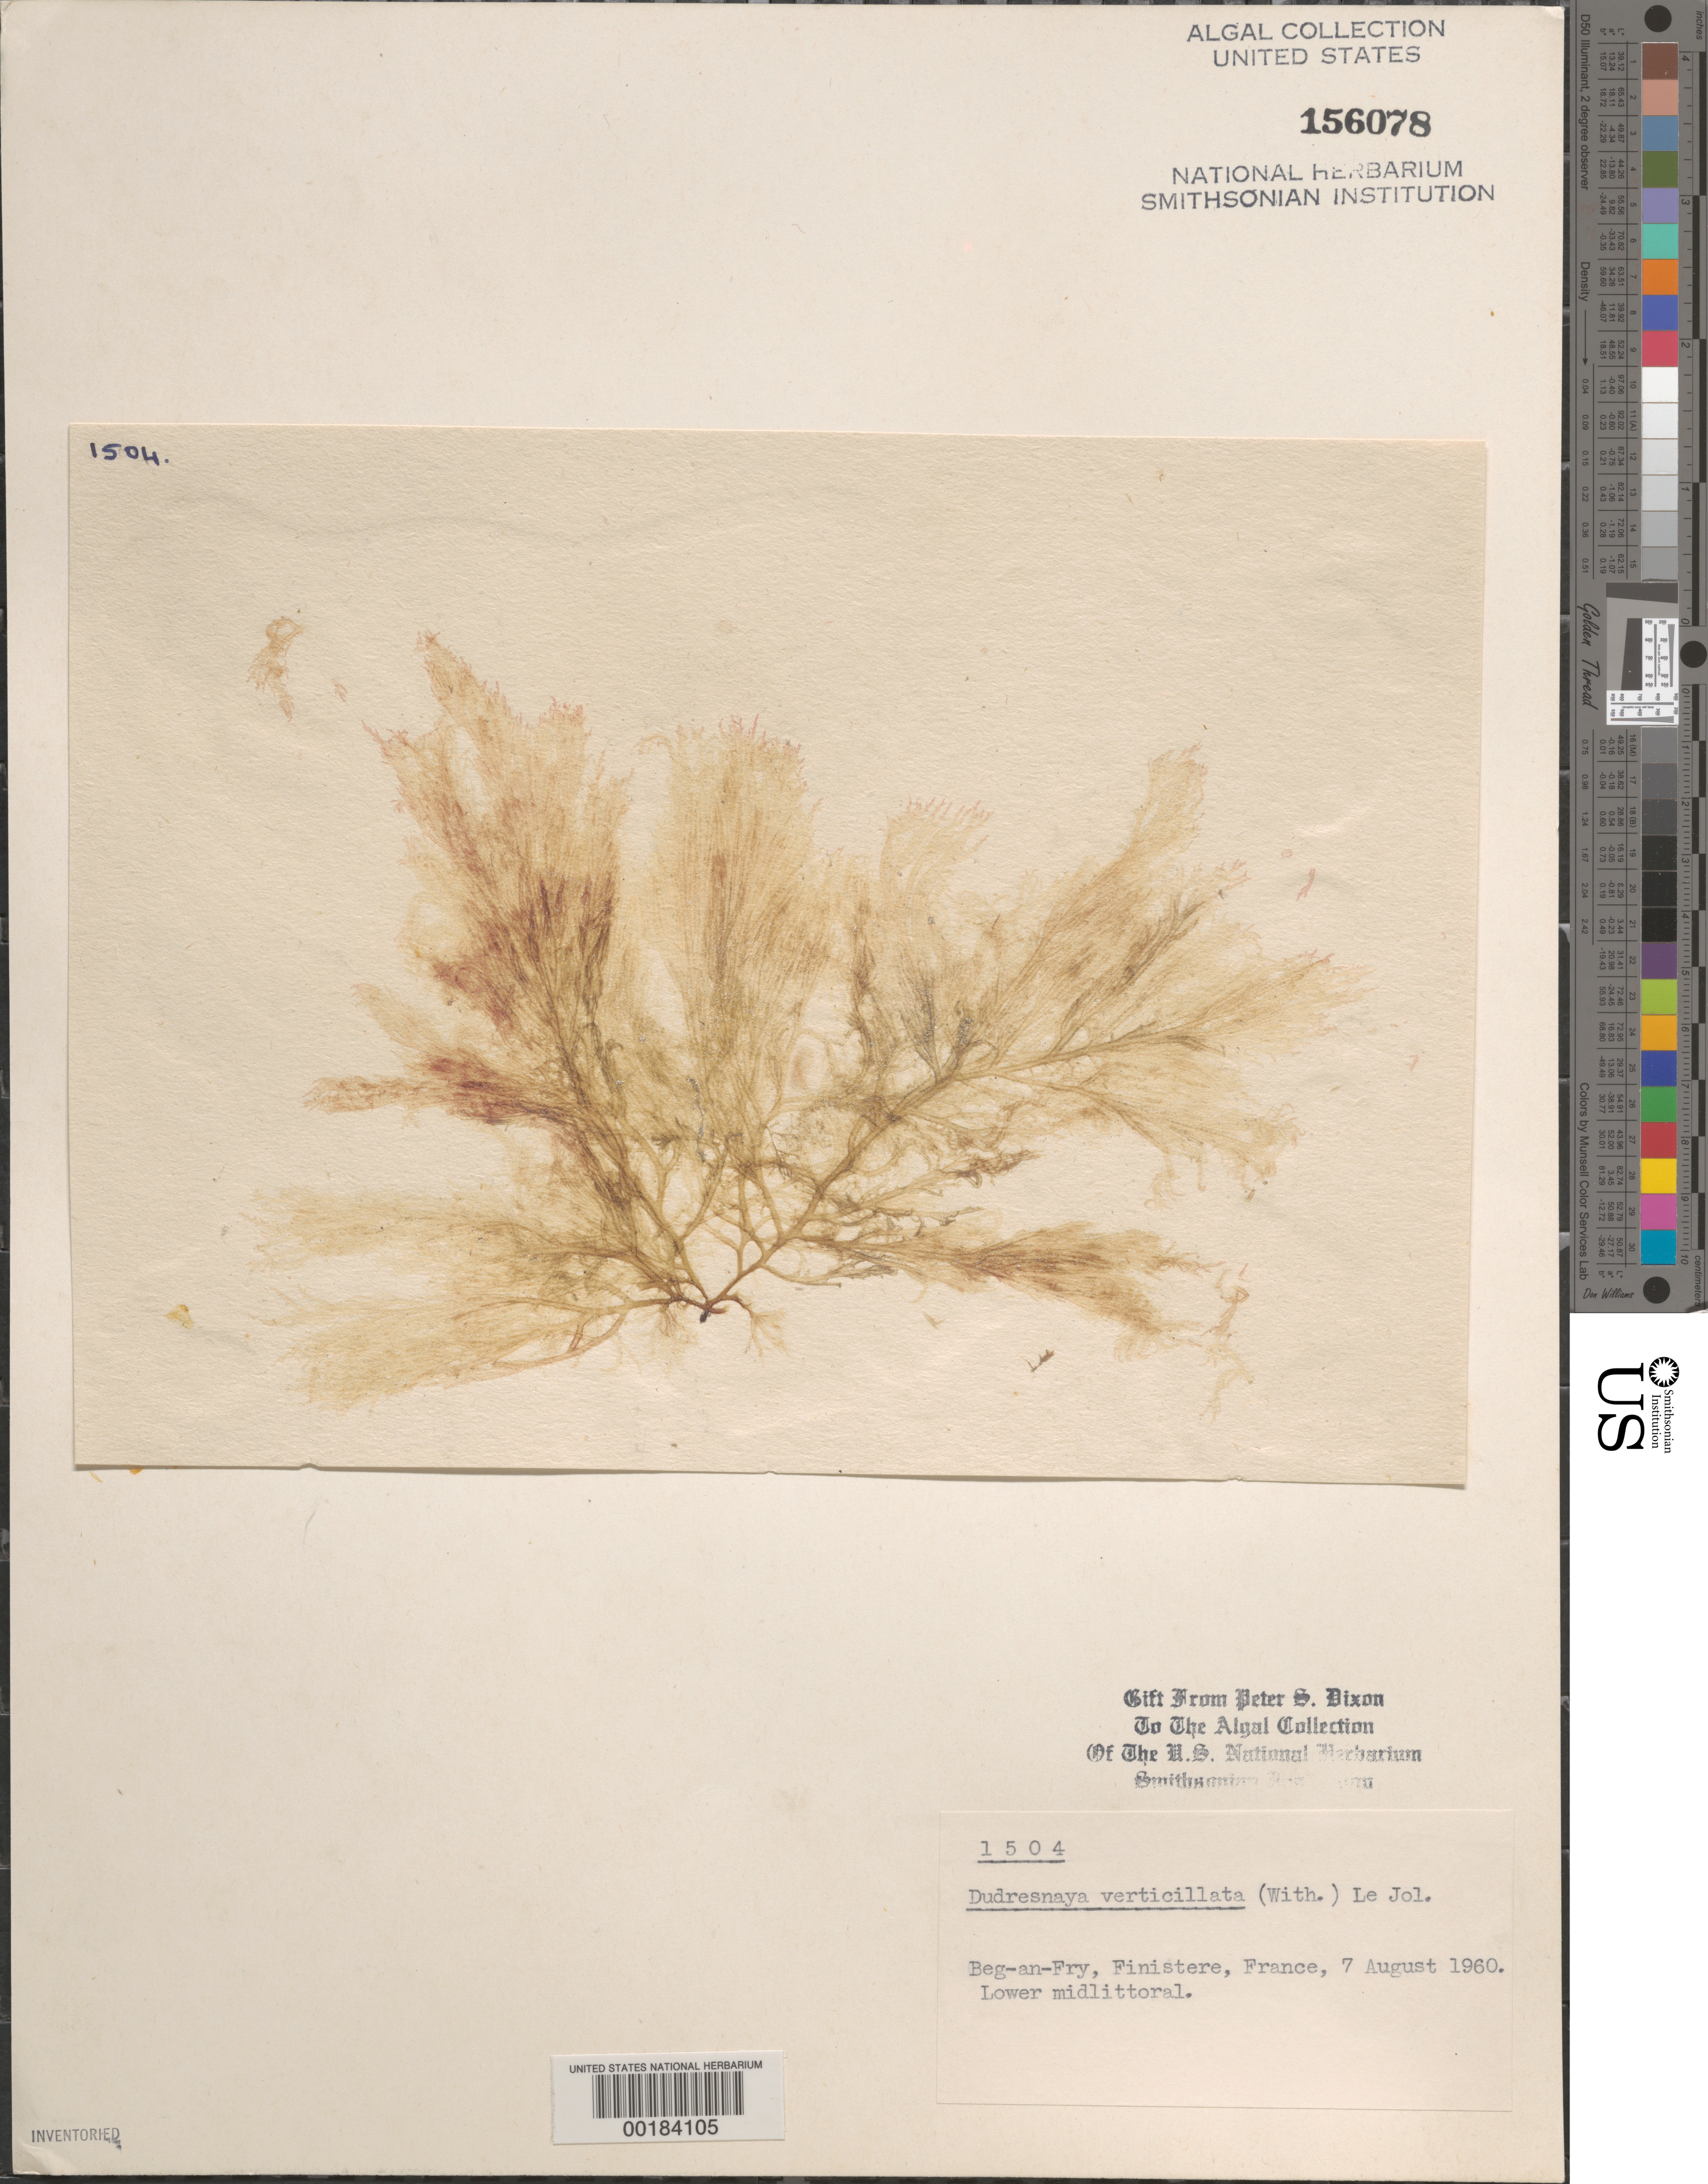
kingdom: Plantae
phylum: Rhodophyta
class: Florideophyceae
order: Gigartinales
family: Dumontiaceae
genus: Dudresnaya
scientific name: Dudresnaya verticillata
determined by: Dixon, P. S.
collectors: P. S. Dixon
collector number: PSD 1504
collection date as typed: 07 Aug 1960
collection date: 1960-08-07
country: France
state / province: Bretagne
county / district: Finistère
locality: Beg-an-Fry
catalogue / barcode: US 156078